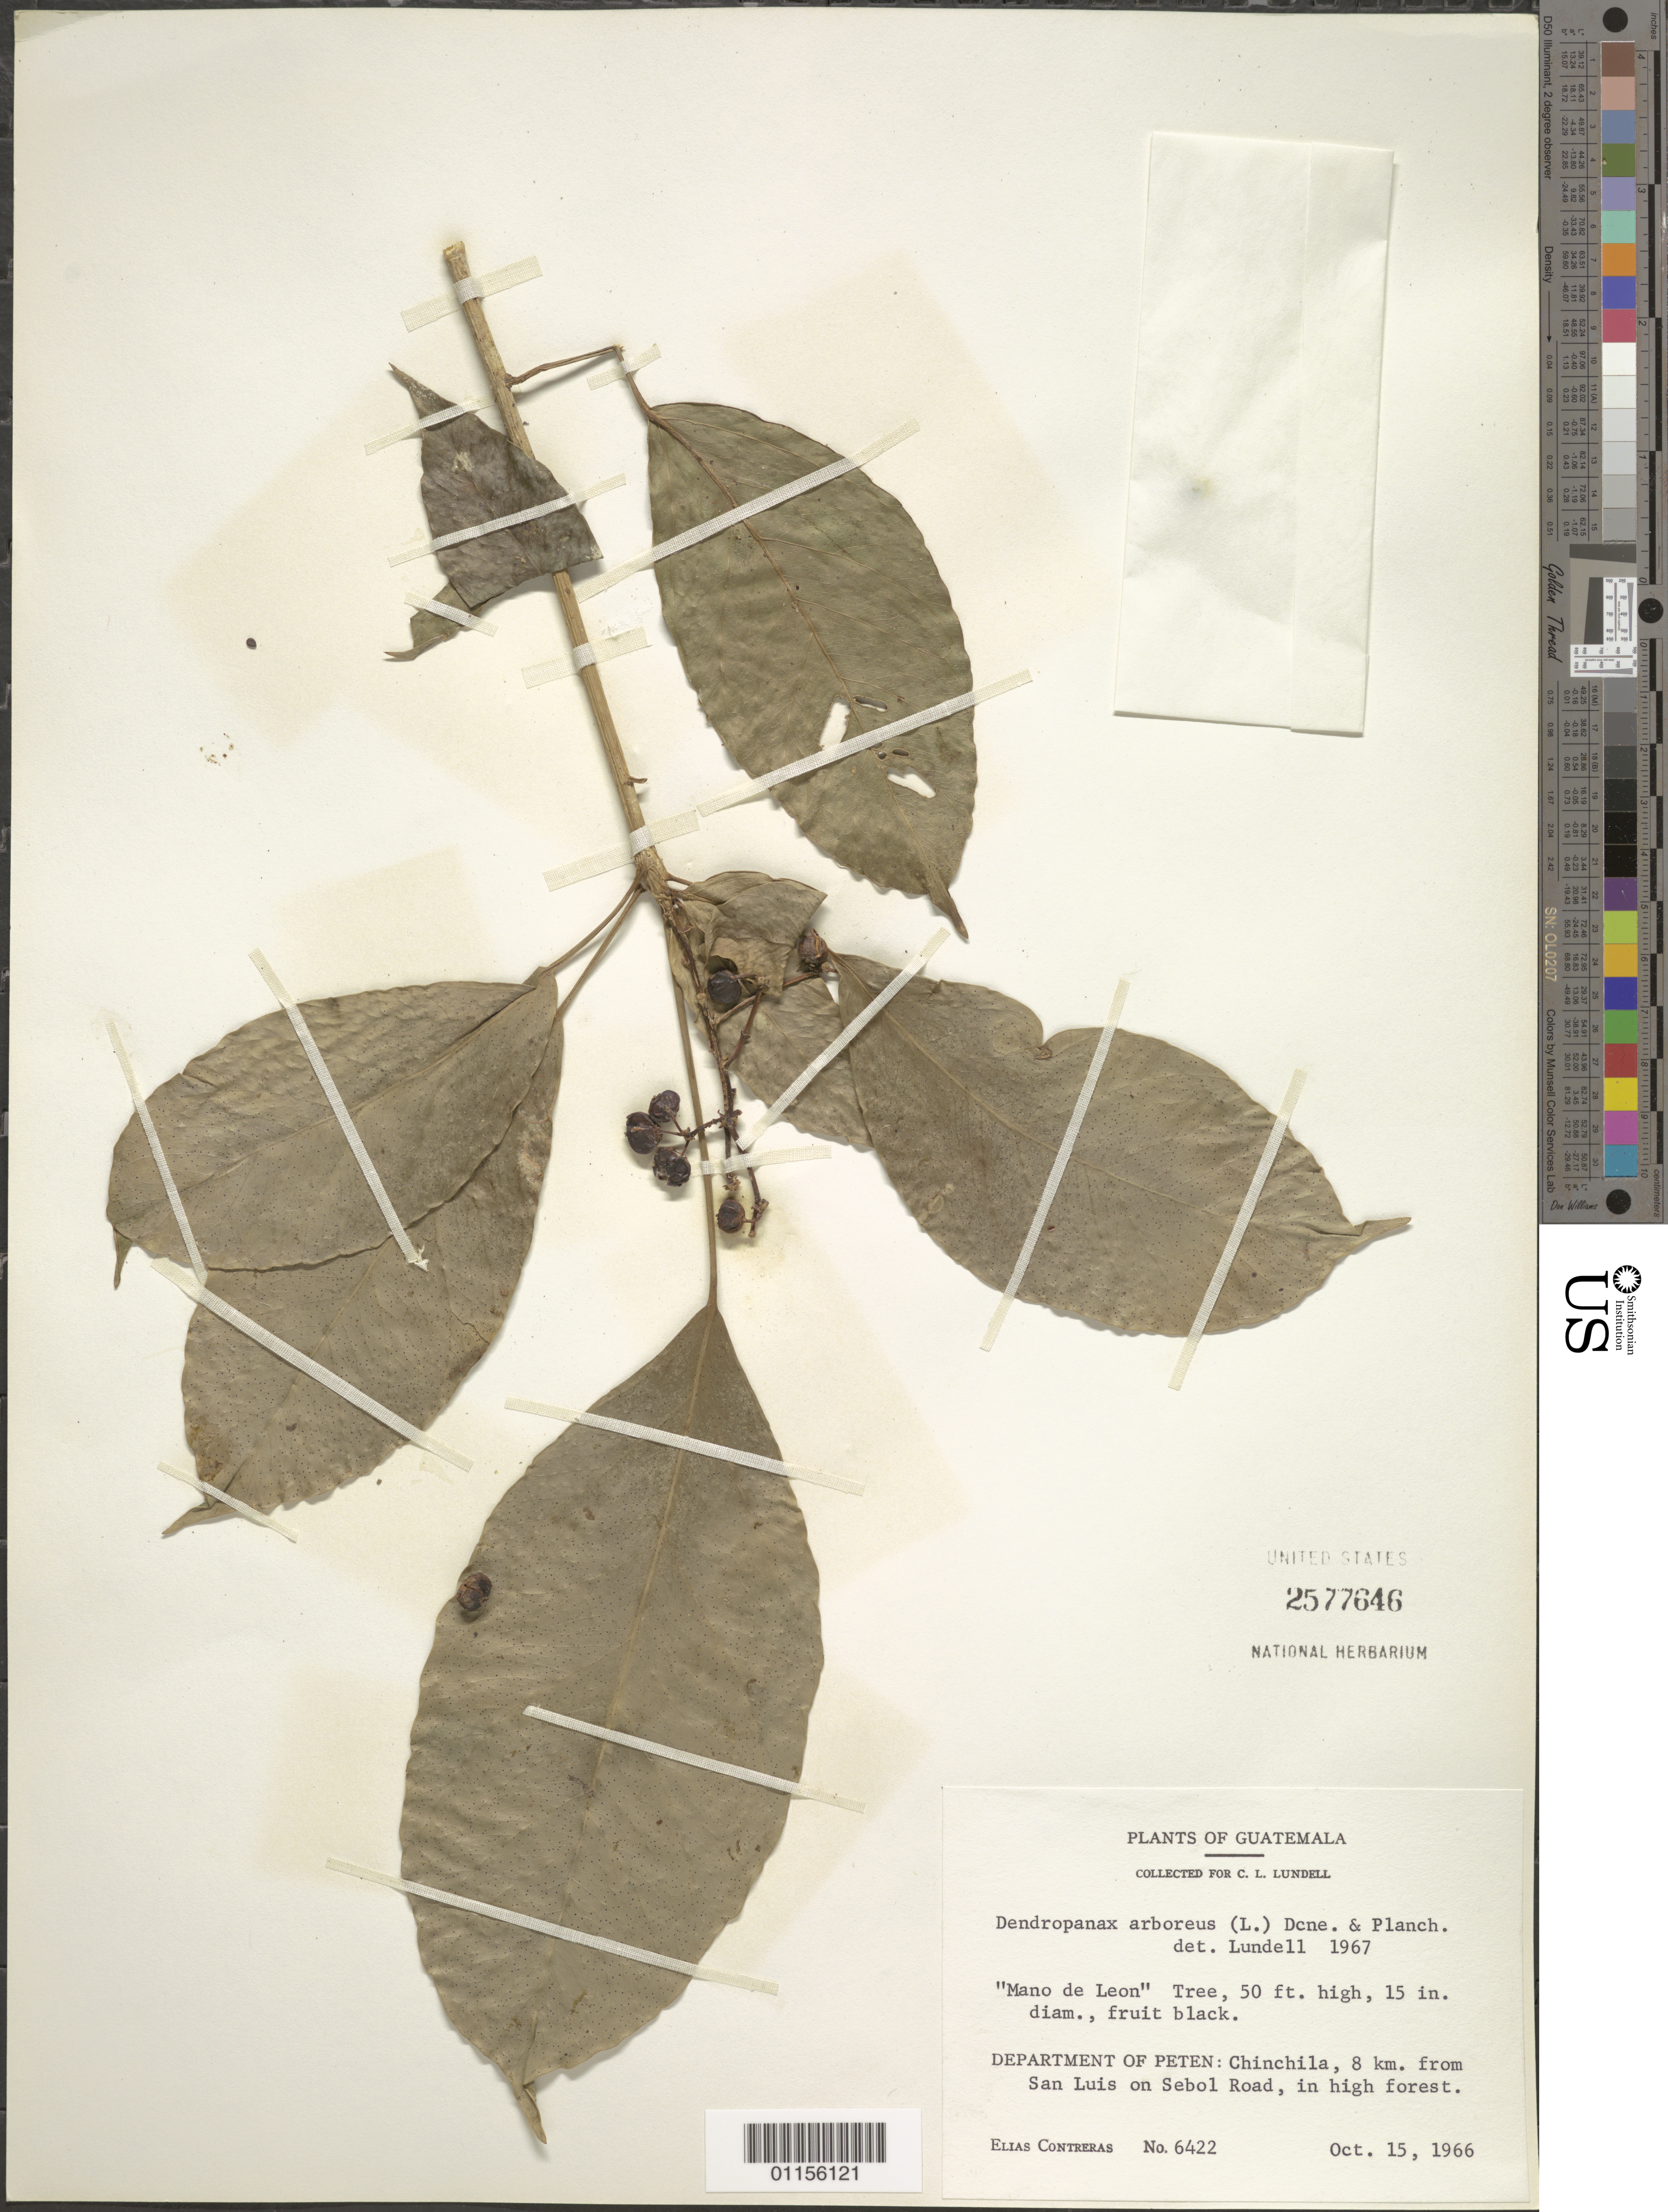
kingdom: Plantae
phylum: Tracheophyta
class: Magnoliopsida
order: Apiales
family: Araliaceae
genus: Dendropanax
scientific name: Dendropanax arboreus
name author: (L.) Decne. & Planch.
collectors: E. Contreras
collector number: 6422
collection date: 1966-08-15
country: Guatemala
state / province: El Petén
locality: Chinchila, 8 km from San Luis on Sebol Road.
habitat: Tree growing in the high forest.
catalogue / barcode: US 2577646